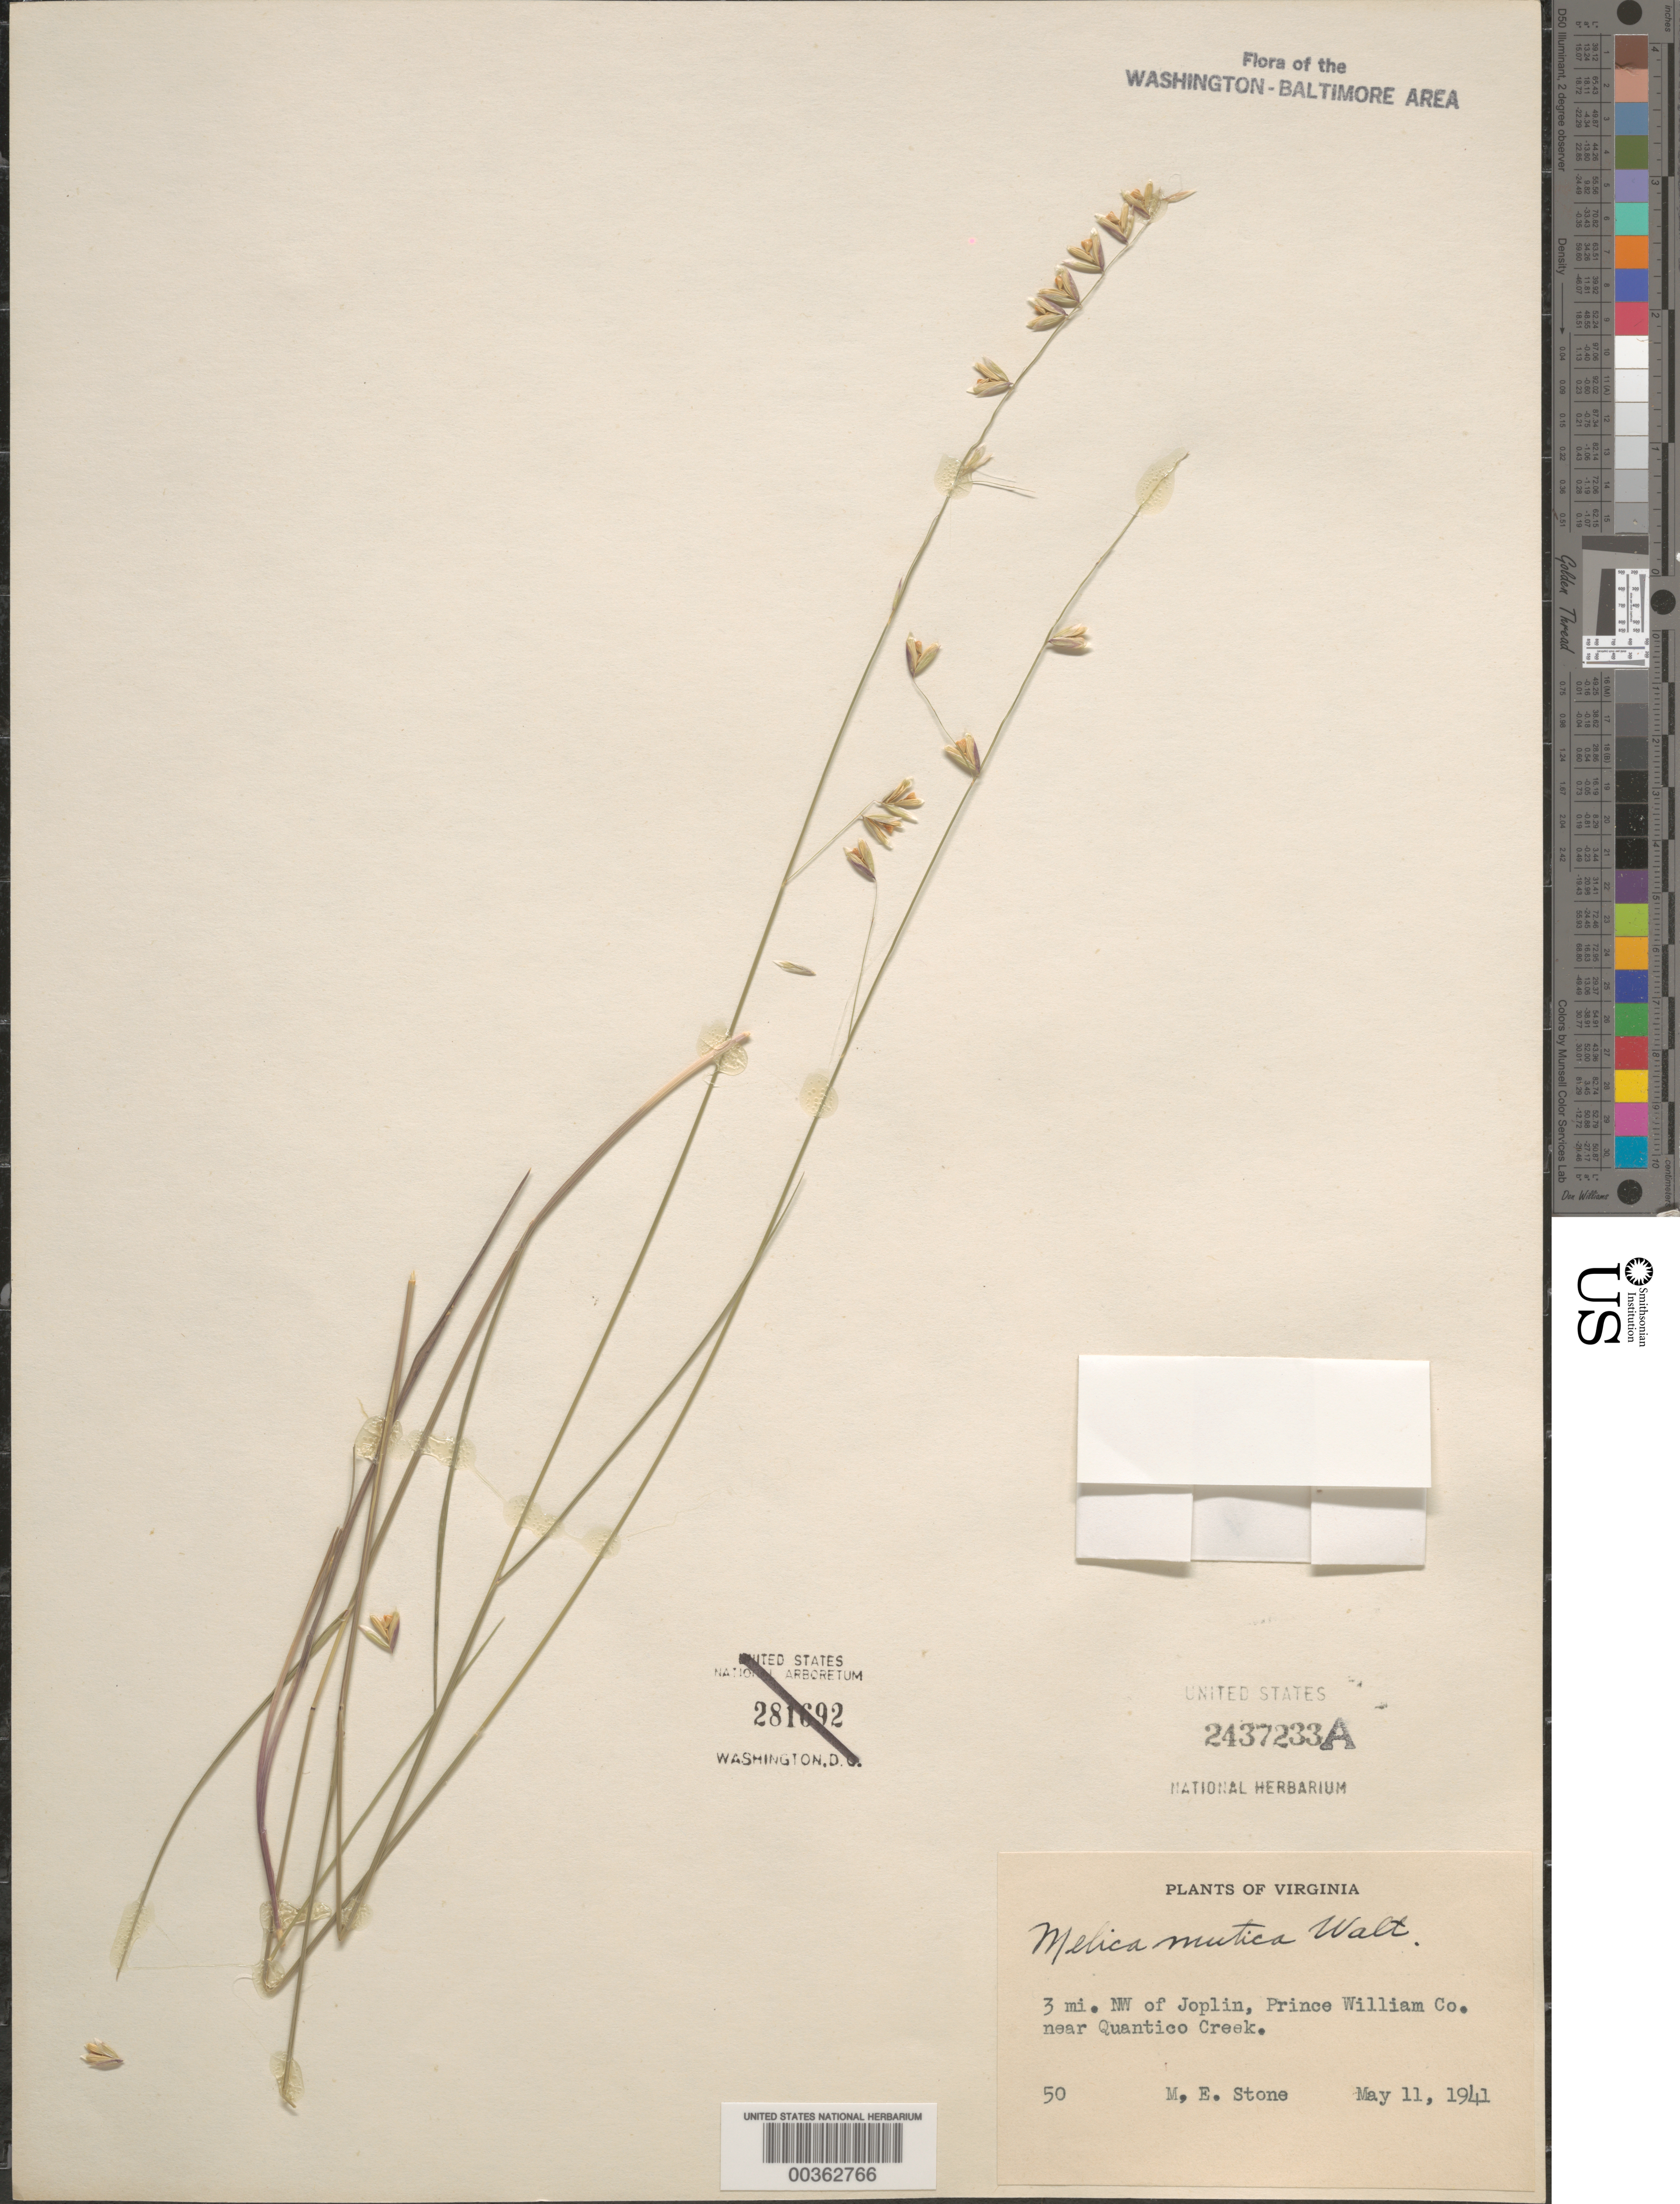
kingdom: Plantae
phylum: Tracheophyta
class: Liliopsida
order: Poales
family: Poaceae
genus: Melica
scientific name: Melica mutica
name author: Walter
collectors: M. E. Stone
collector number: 50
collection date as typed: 11 May 1941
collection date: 1941-05-11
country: United States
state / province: Virginia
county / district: Prince William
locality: NW of Joplin Rd, near Quantico Creek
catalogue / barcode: US 2437233A